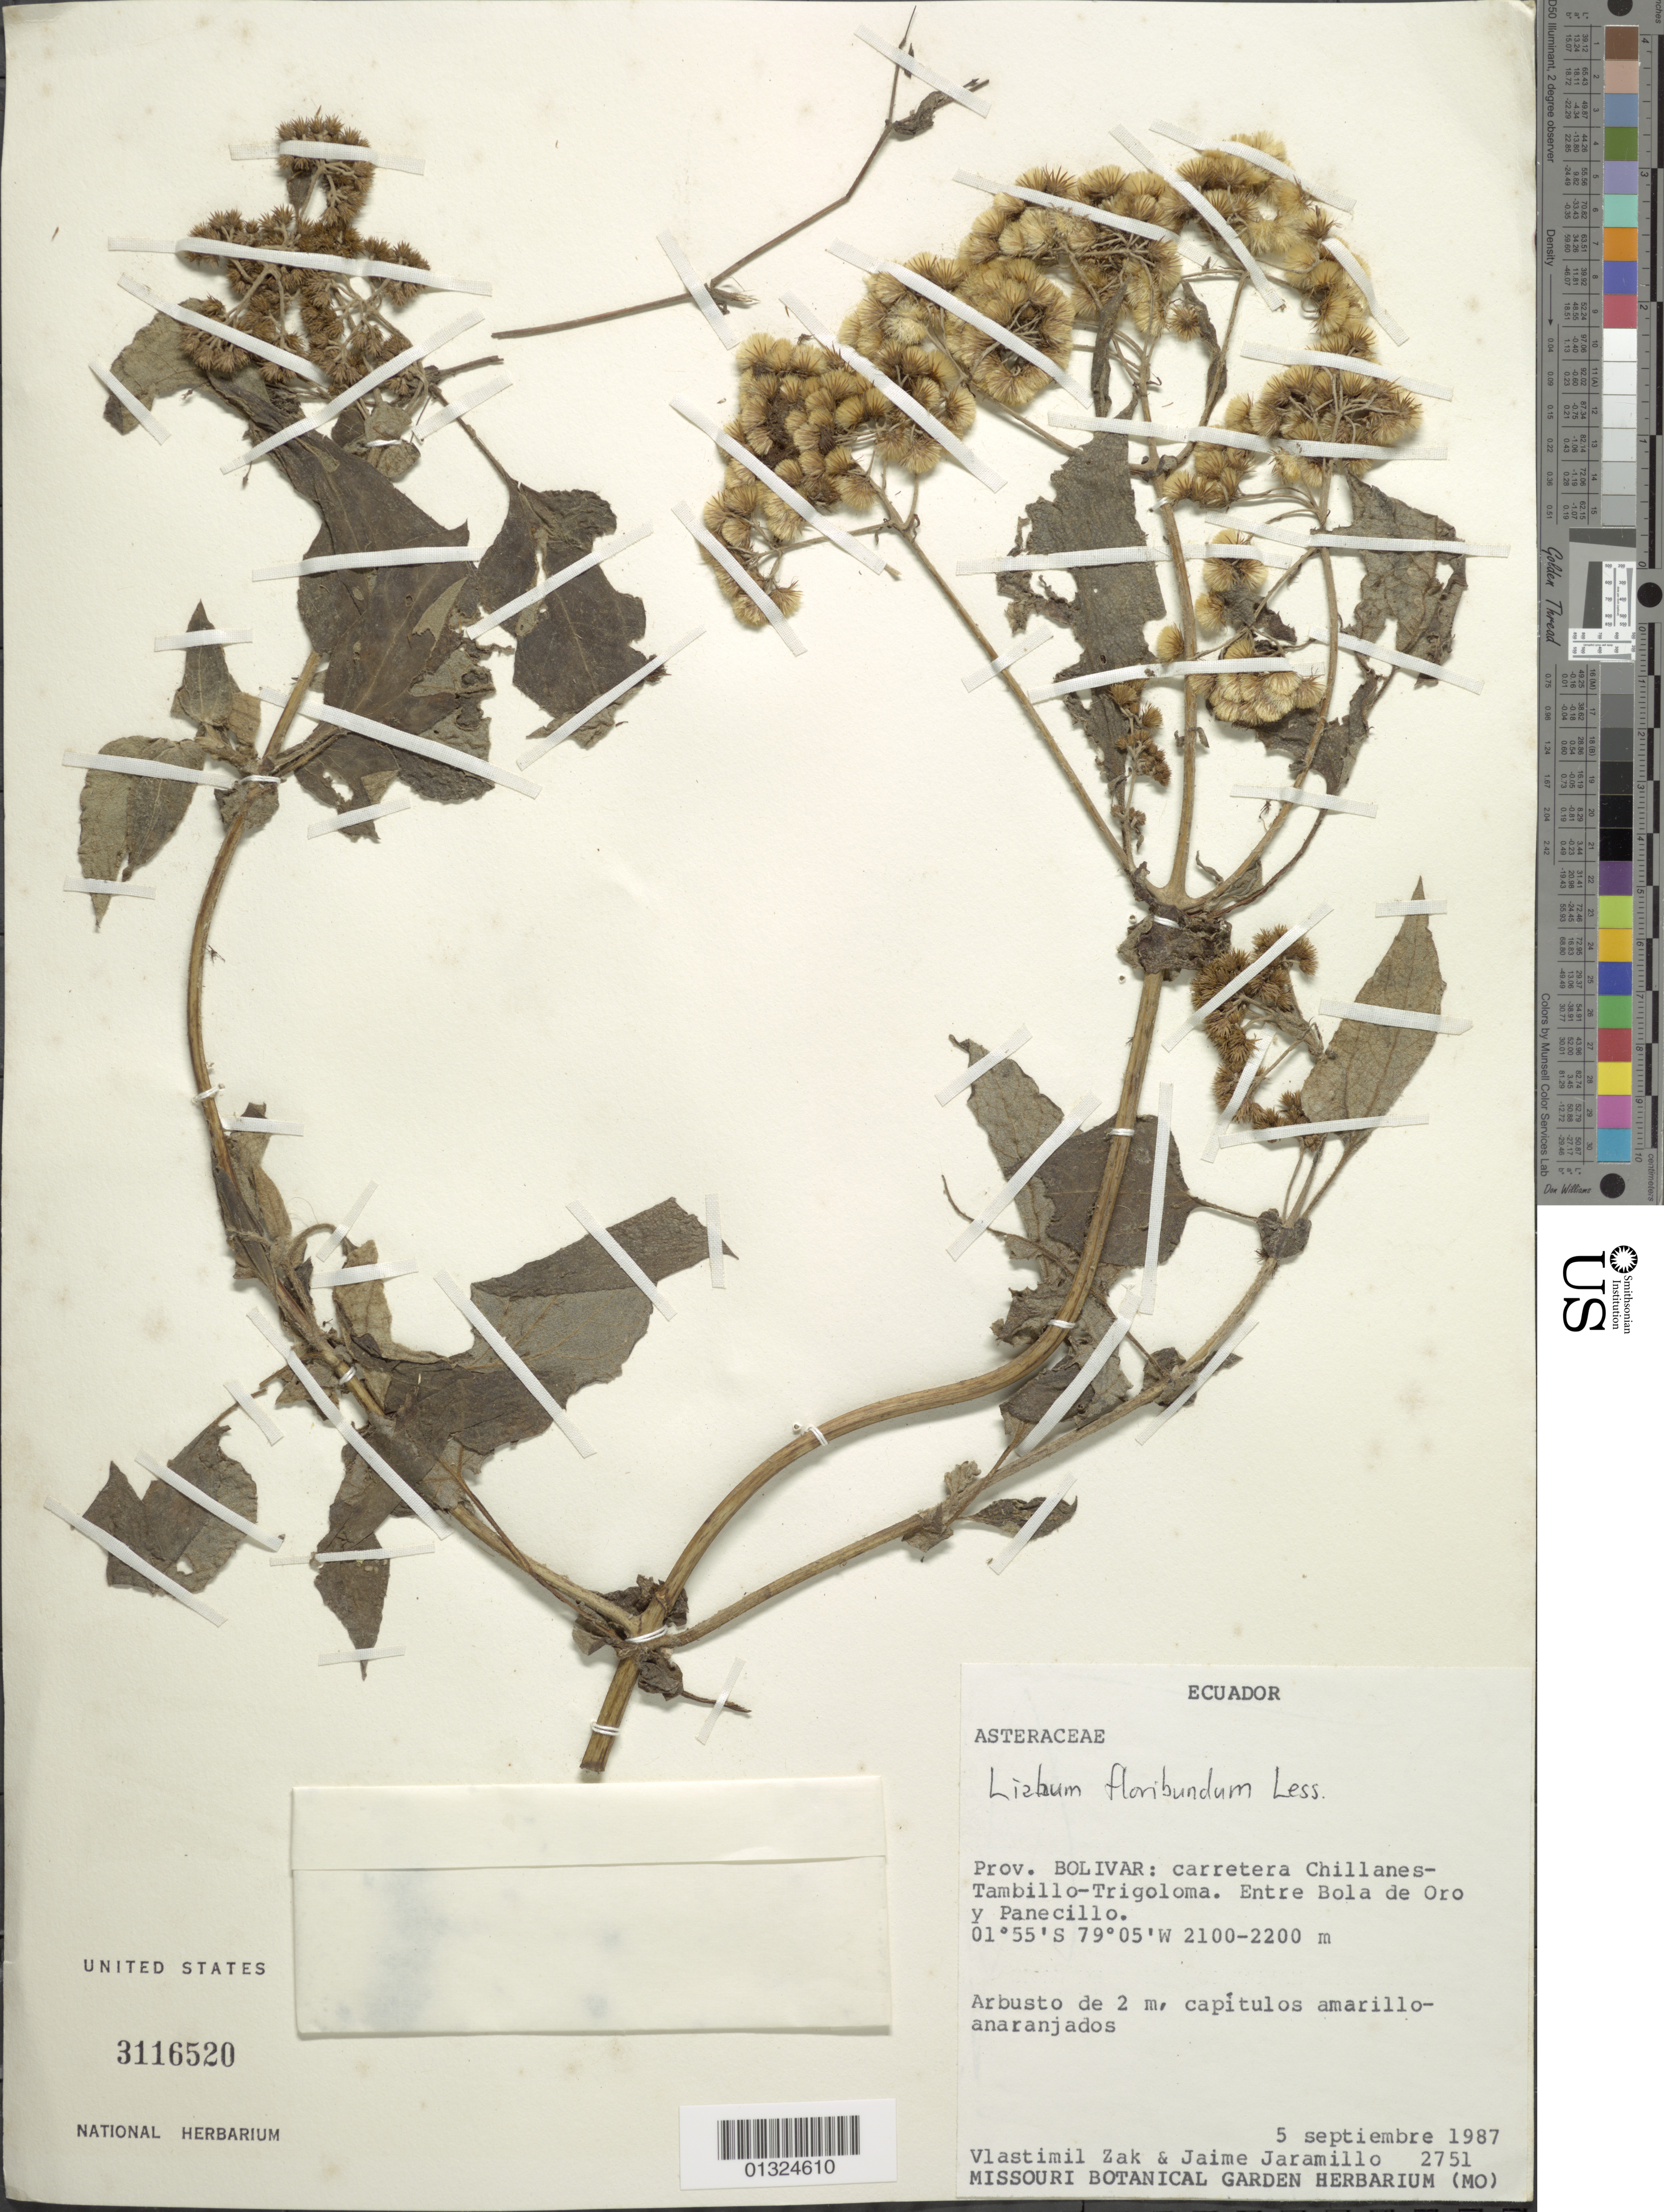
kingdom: Plantae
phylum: Tracheophyta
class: Magnoliopsida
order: Asterales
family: Asteraceae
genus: Liabum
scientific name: Liabum floribundum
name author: Less.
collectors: V. Zak & J. Jaramillo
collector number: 2751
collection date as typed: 5 September 1987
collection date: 1987-09-05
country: Ecuador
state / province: Bolívar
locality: Carretera Chillanes-Tambillo-Trigoloma. Entre Bola de Oro y Panecillo.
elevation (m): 2100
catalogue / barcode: US 3116520